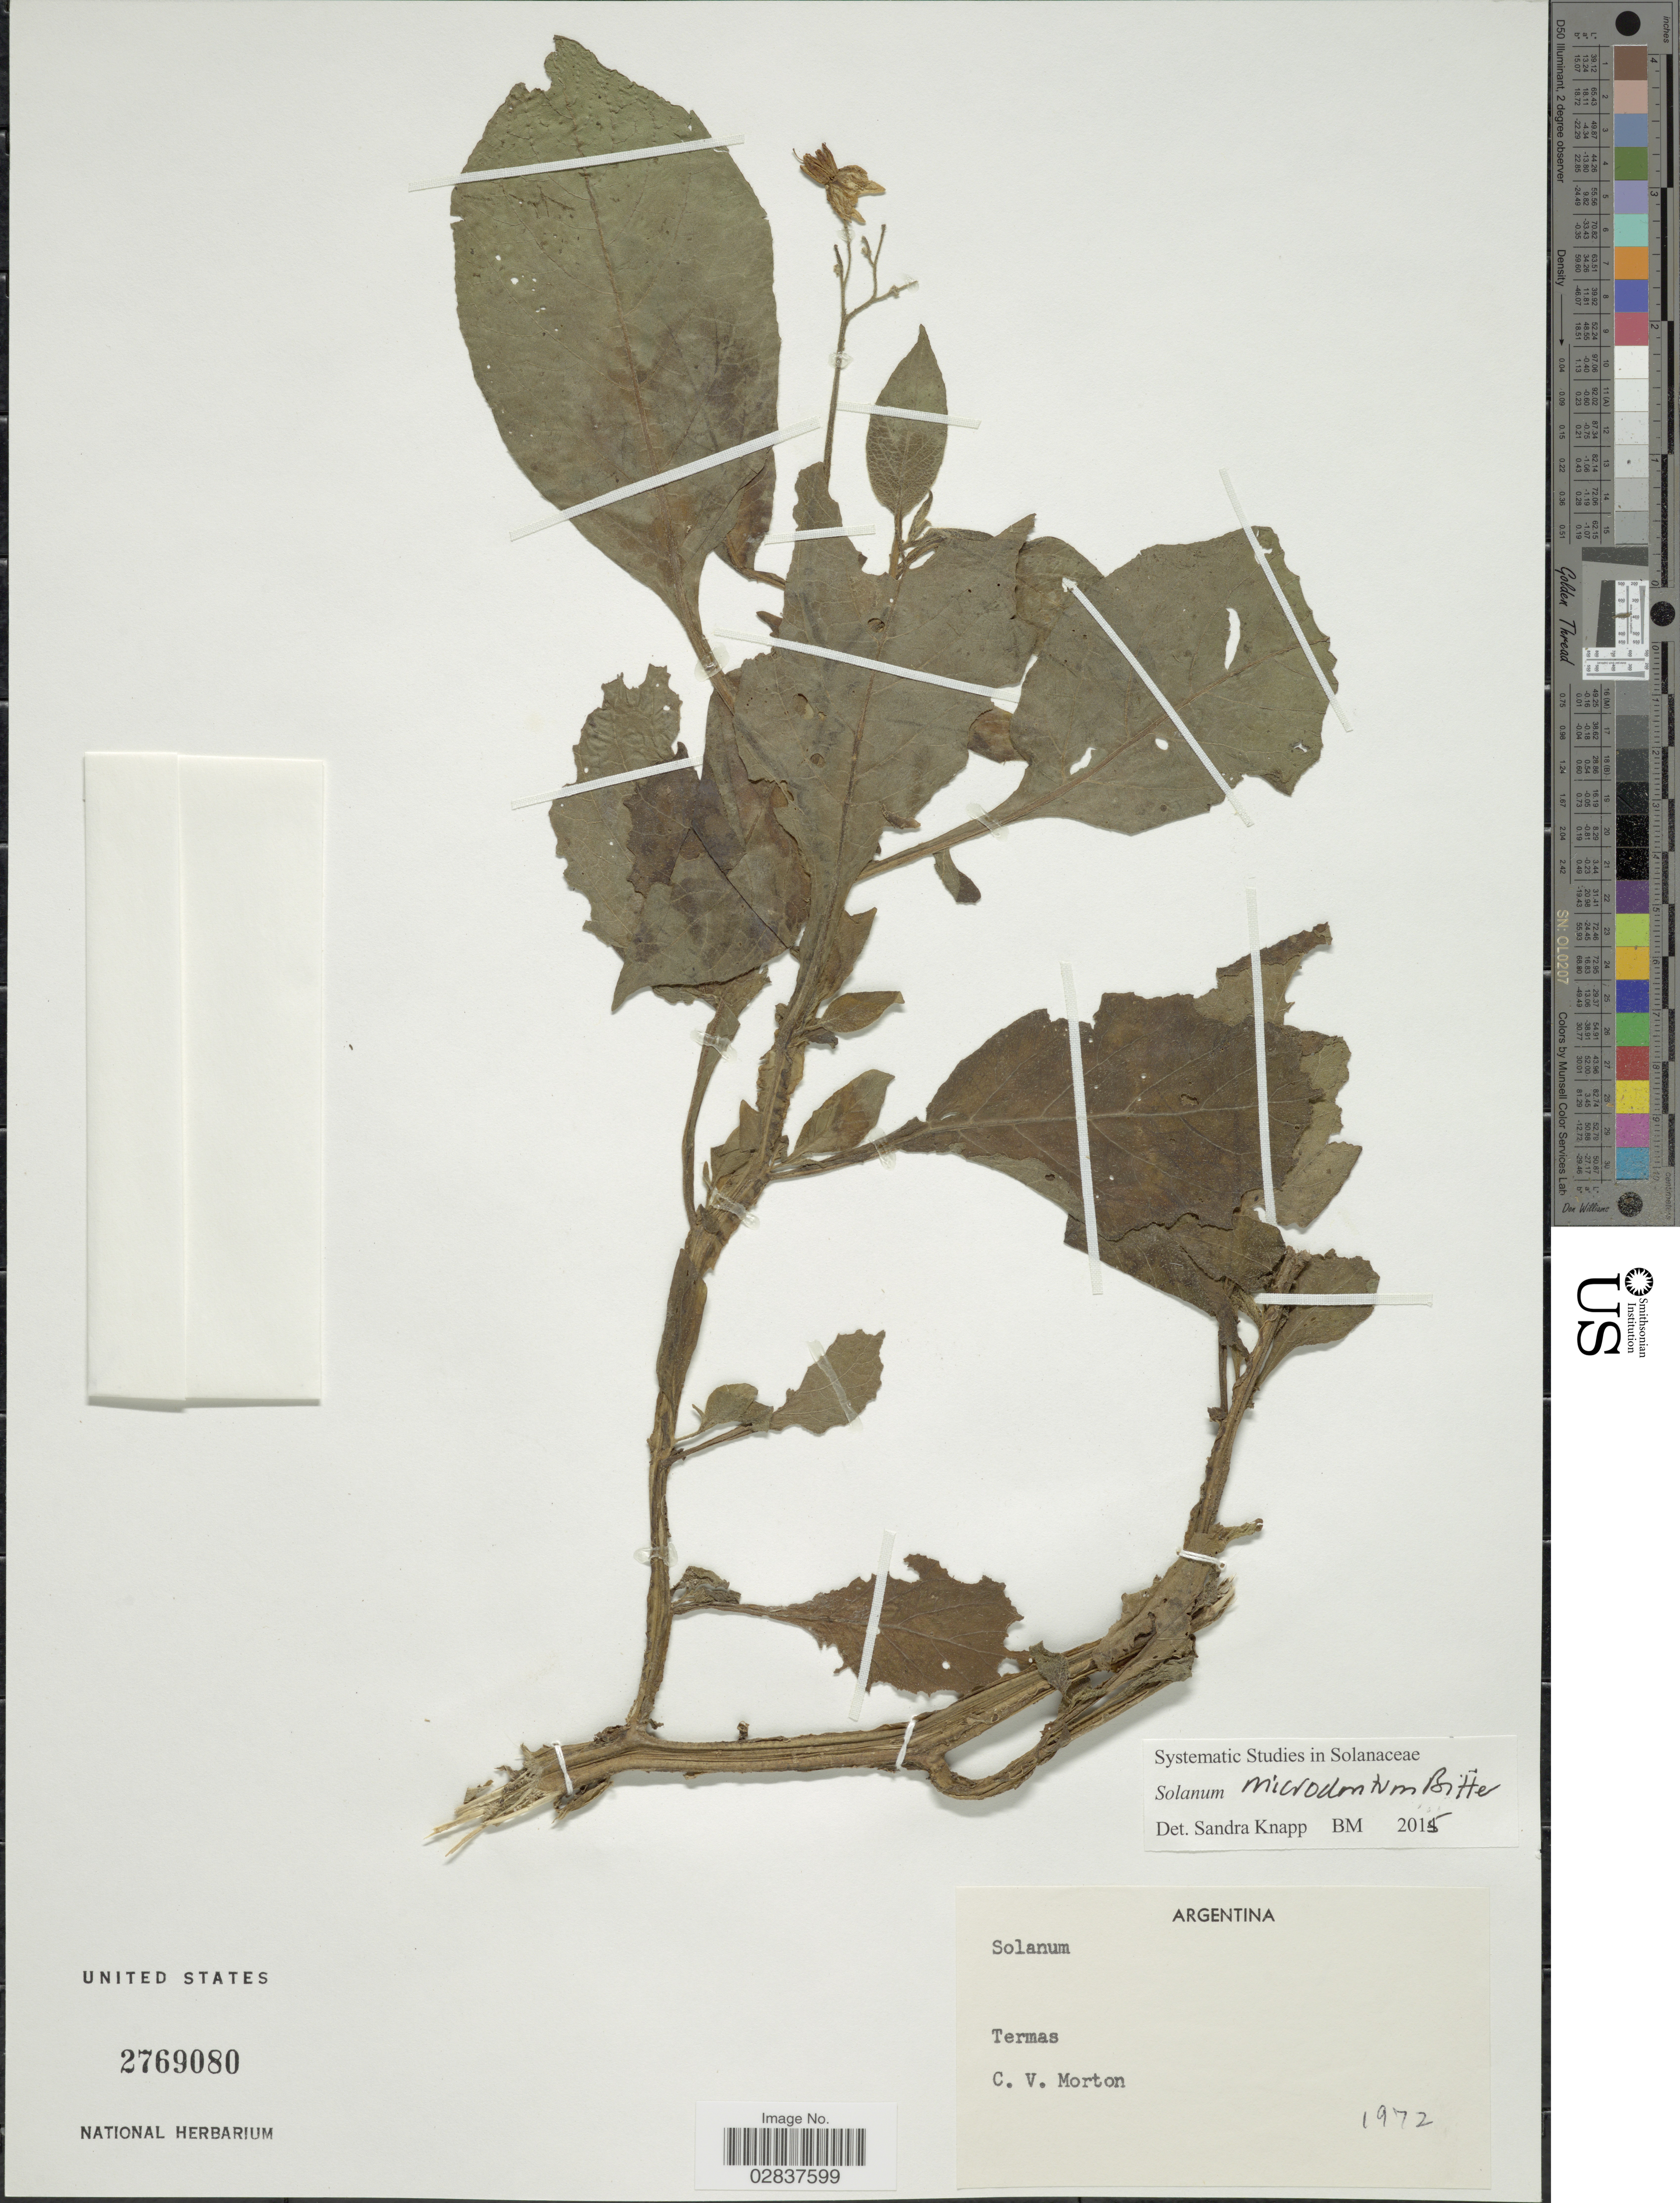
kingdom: Plantae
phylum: Tracheophyta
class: Magnoliopsida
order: Solanales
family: Solanaceae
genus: Solanum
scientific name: Solanum microdontum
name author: Bitter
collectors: C. V. Morton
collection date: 1972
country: Argentina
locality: Termas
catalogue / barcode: US 2769080